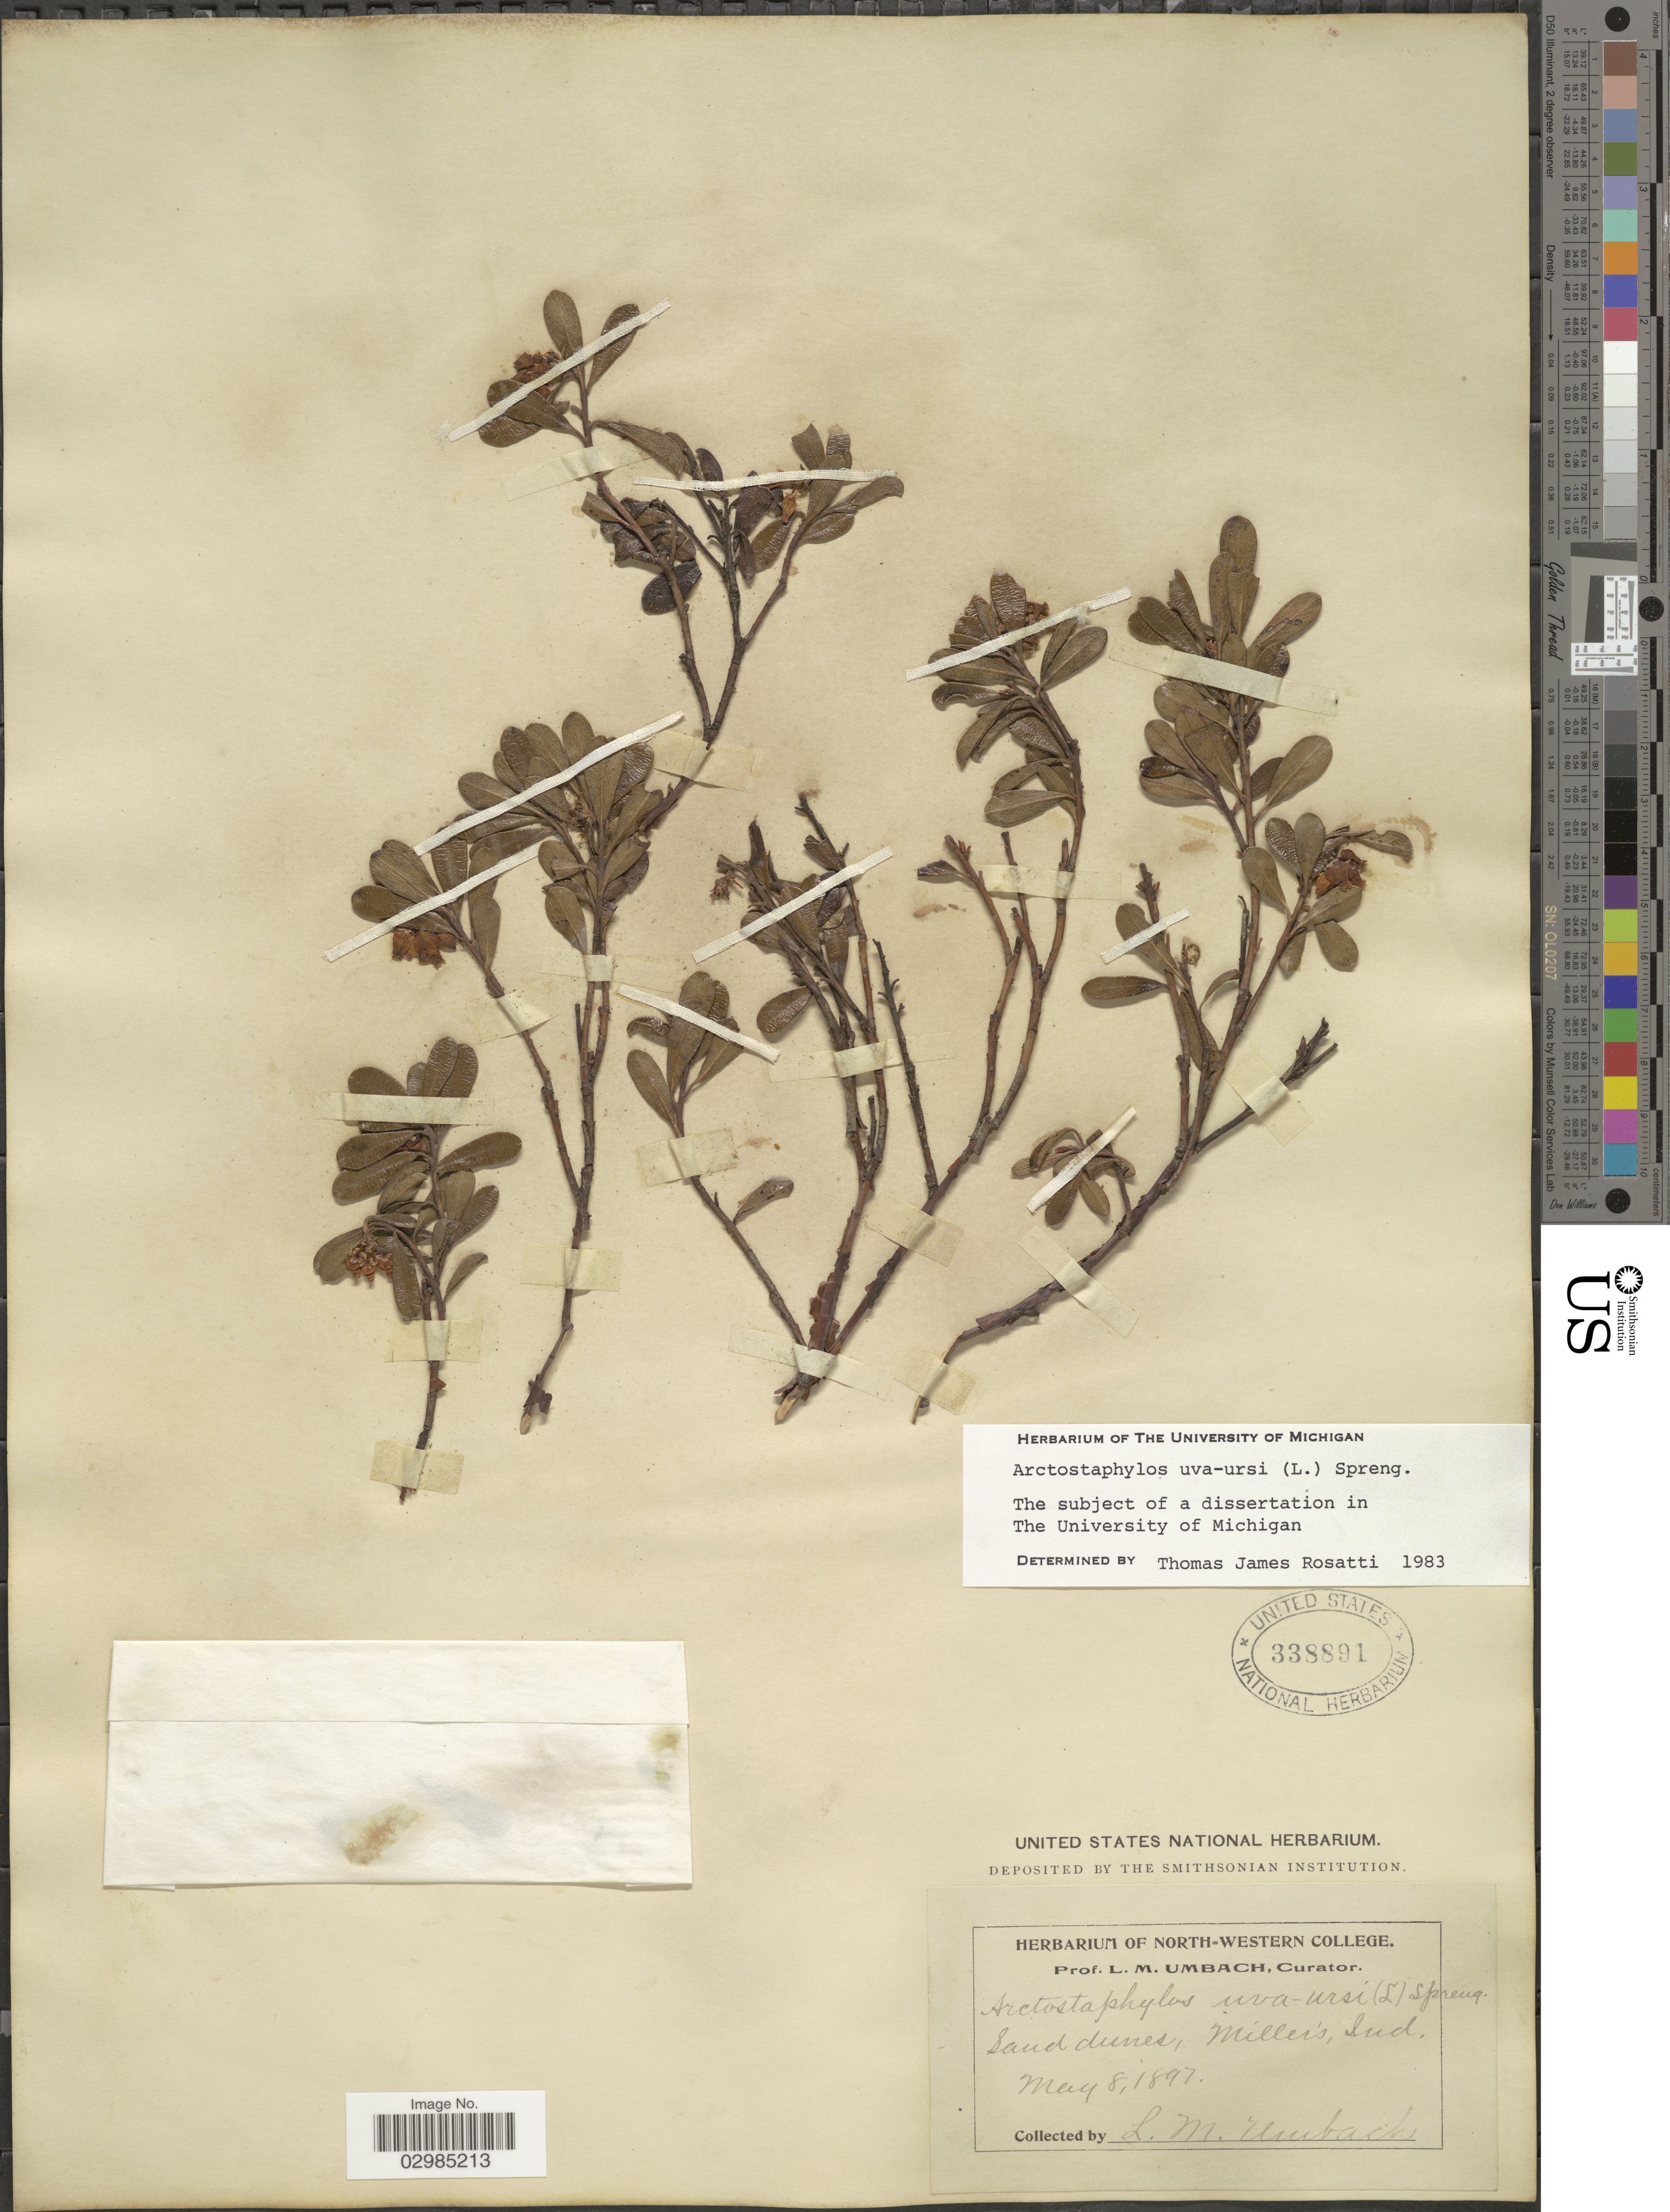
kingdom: Plantae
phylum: Tracheophyta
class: Magnoliopsida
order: Ericales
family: Ericaceae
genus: Arctostaphylos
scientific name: Arctostaphylos uva-ursi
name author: (L.) Spreng.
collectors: L. M. Umbach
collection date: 1897-05-08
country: United States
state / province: Indiana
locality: Miller's.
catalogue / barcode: US 338891